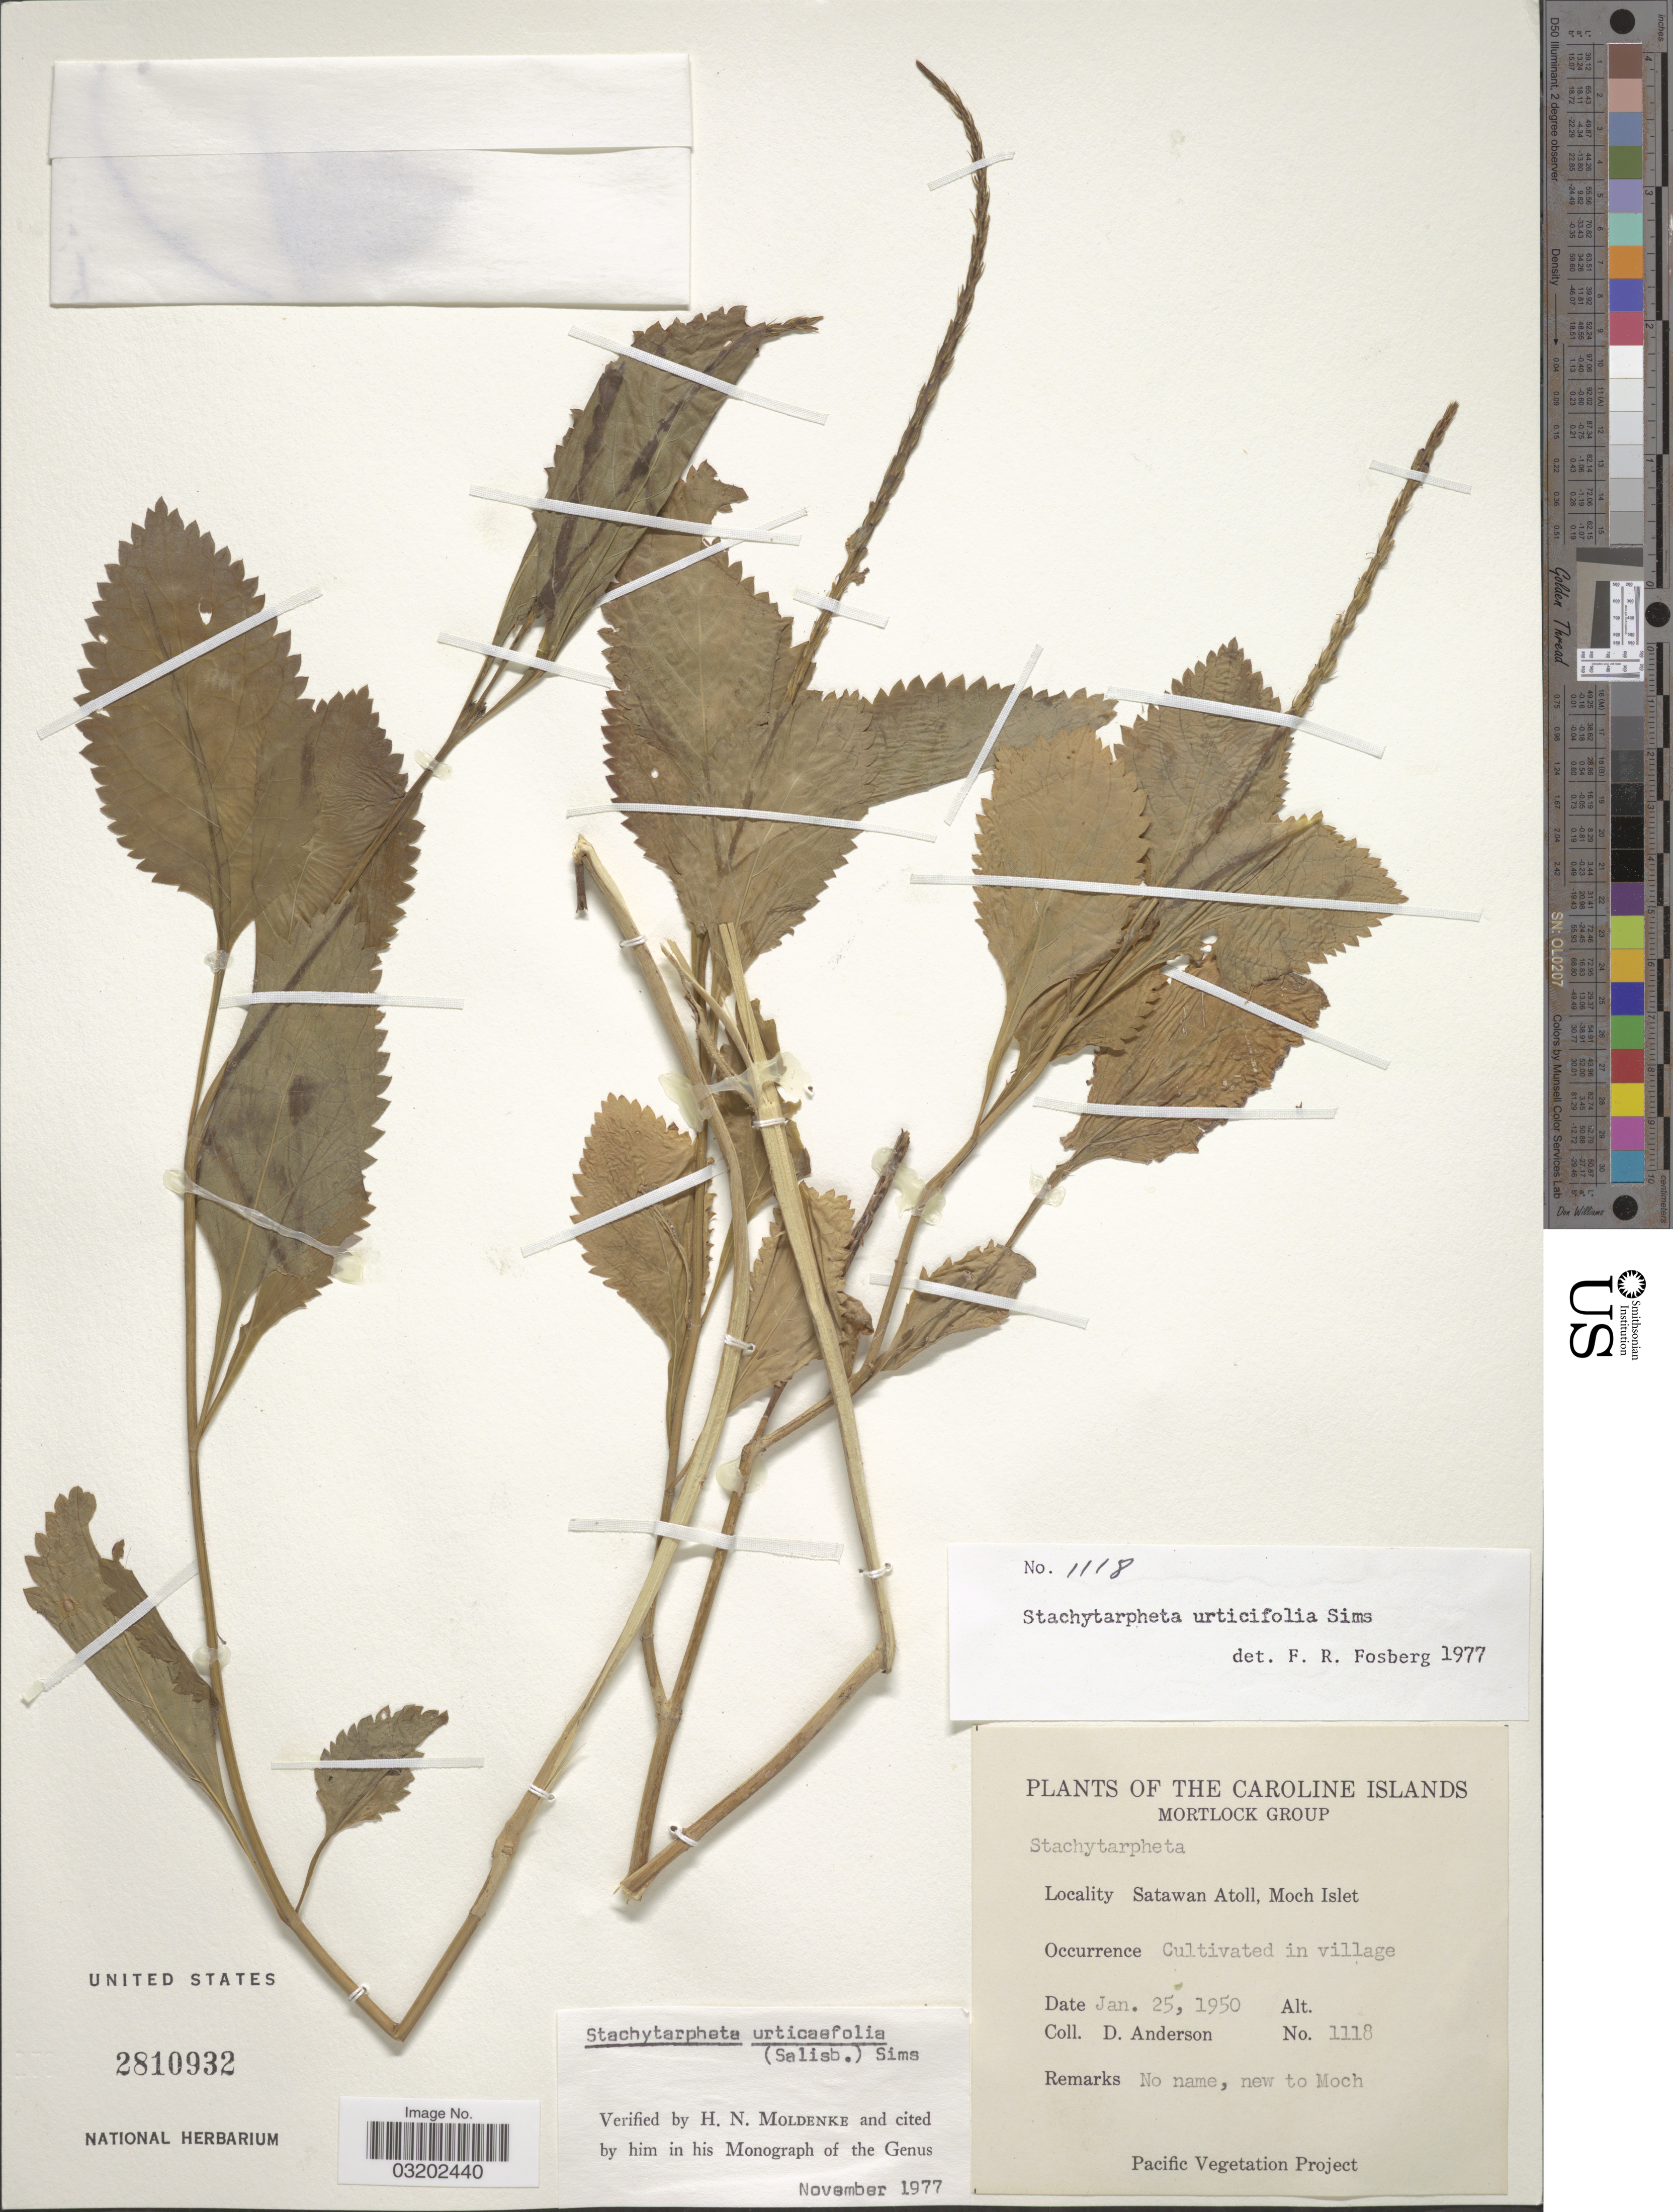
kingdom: Plantae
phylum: Tracheophyta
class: Magnoliopsida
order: Lamiales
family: Verbenaceae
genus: Stachytarpheta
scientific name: Stachytarpheta urticifolia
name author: Sims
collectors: D. Anderson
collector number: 1118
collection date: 1950-01-25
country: Micronesia, Federated States of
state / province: Truk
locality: The Caroline Islands, Mortlock Group. Satawan Atoll, Moch Islet.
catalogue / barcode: US 2810932